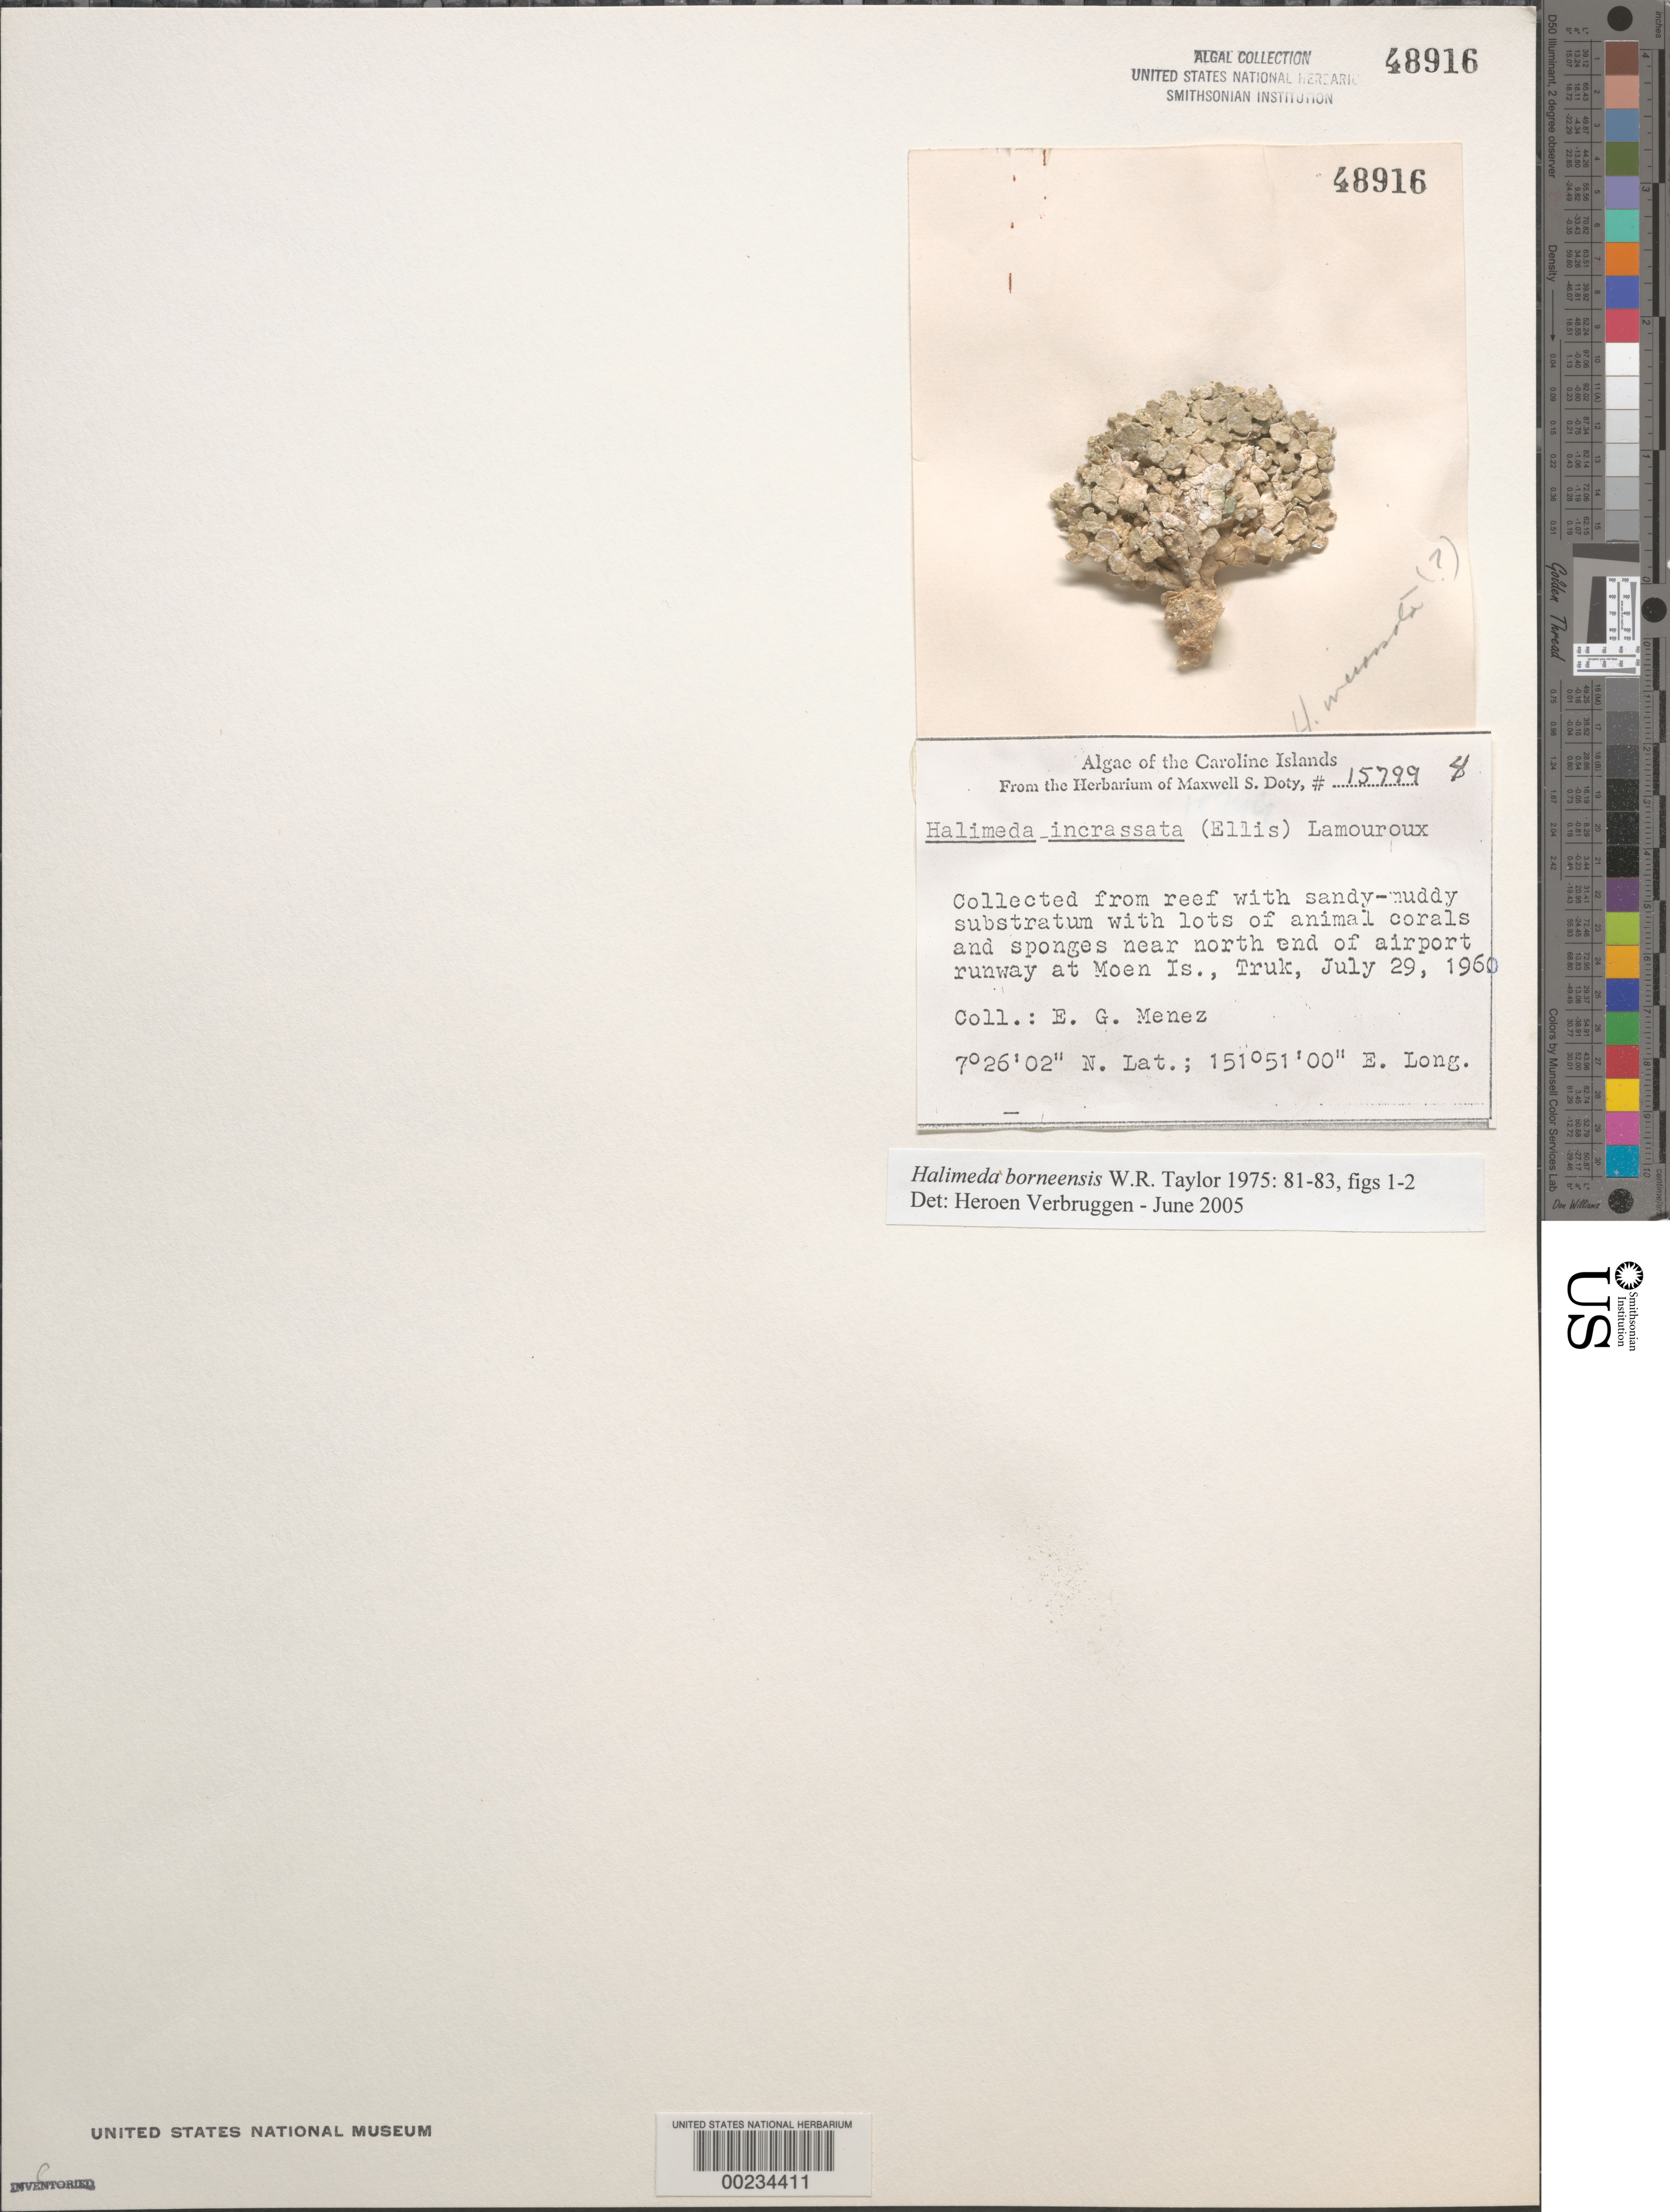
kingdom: Plantae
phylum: Chlorophyta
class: Ulvophyceae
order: Bryopsidales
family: Halimedaceae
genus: Halimeda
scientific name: Halimeda borneensis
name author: W.R. Taylor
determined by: Verbruggen, H.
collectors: Meñez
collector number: MSD 15799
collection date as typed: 29 Jul 1960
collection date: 1960-07-29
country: Micronesia, Federated States of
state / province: Truk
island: Moen [Wono]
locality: Near north end of airport runway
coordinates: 7 26' 02" N, 151 51' 00" E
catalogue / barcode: US 48916